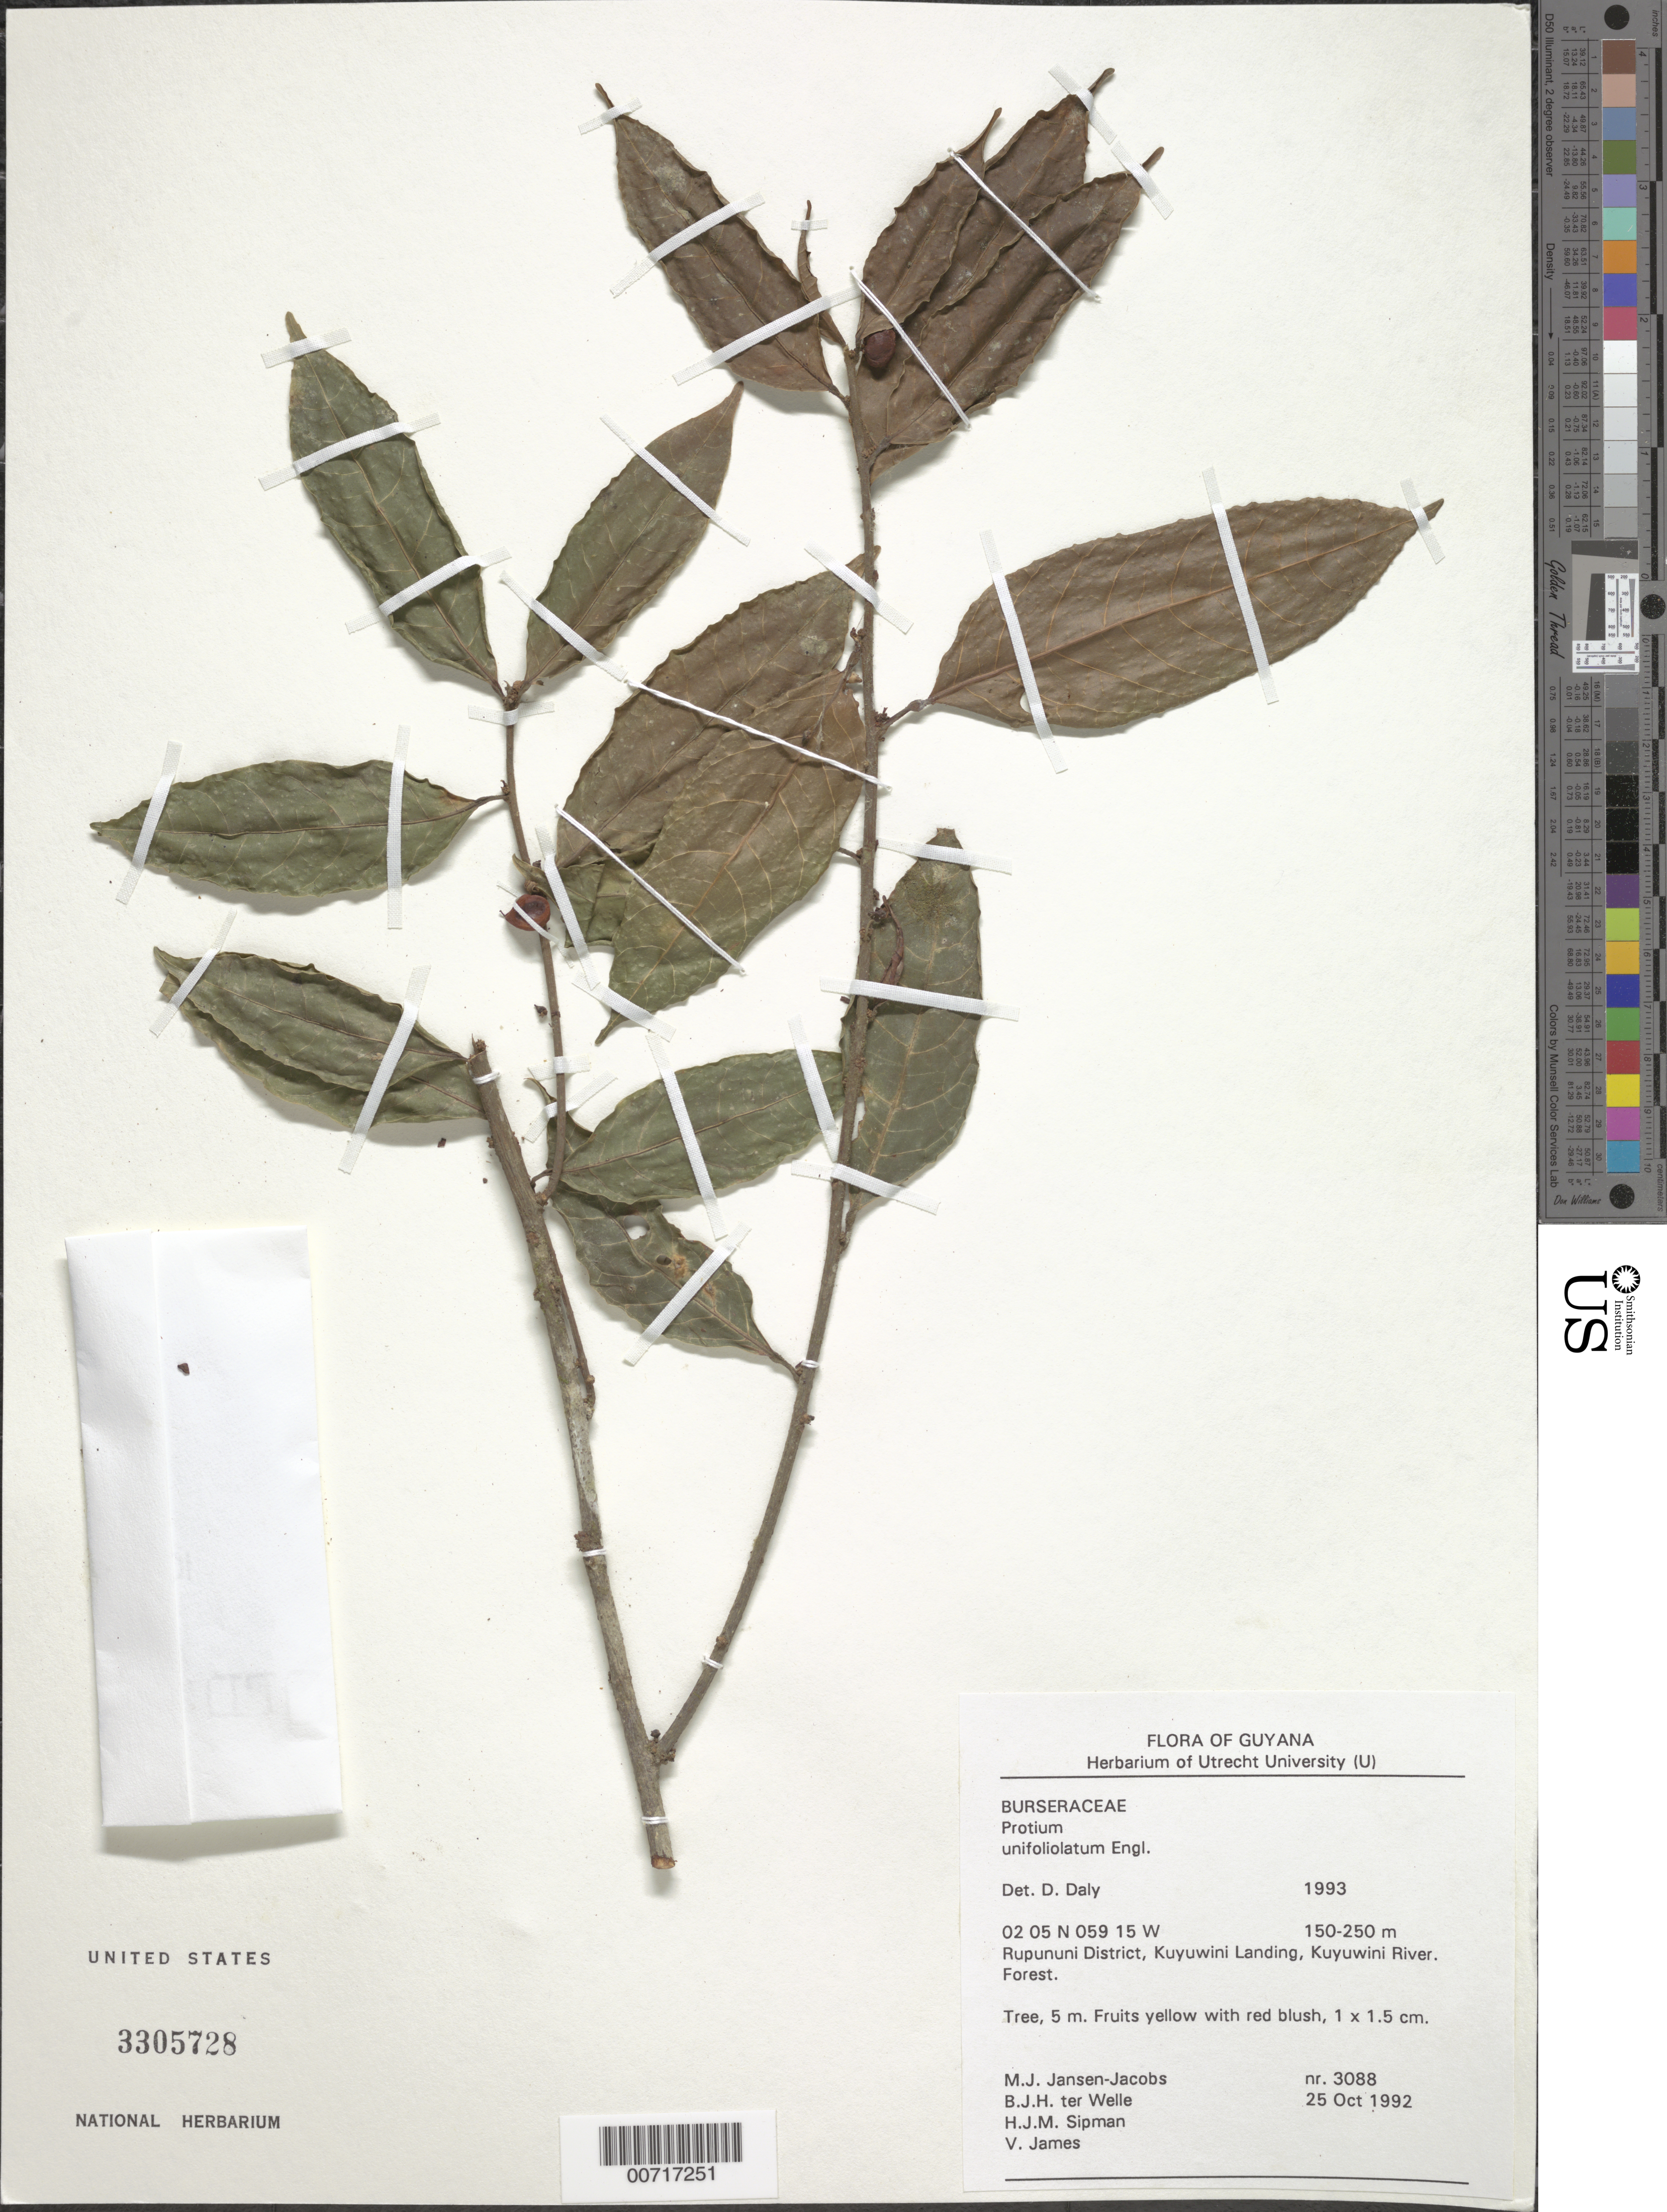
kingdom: Plantae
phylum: Tracheophyta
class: Magnoliopsida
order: Sapindales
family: Burseraceae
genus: Protium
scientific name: Protium unifoliolatum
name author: Engl.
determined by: Daly, D. C.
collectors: M. J. Jansen-Jacobs, B. Welle, H. J. M. Sipman & V. James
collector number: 3088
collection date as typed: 25-Oct-92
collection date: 1992-10-25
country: Guyana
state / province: U. Takutu-U. Essequibo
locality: Kuyuwini Landing, Kuyuwini River, Rupununi District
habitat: Forest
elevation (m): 150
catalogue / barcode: US 3305728